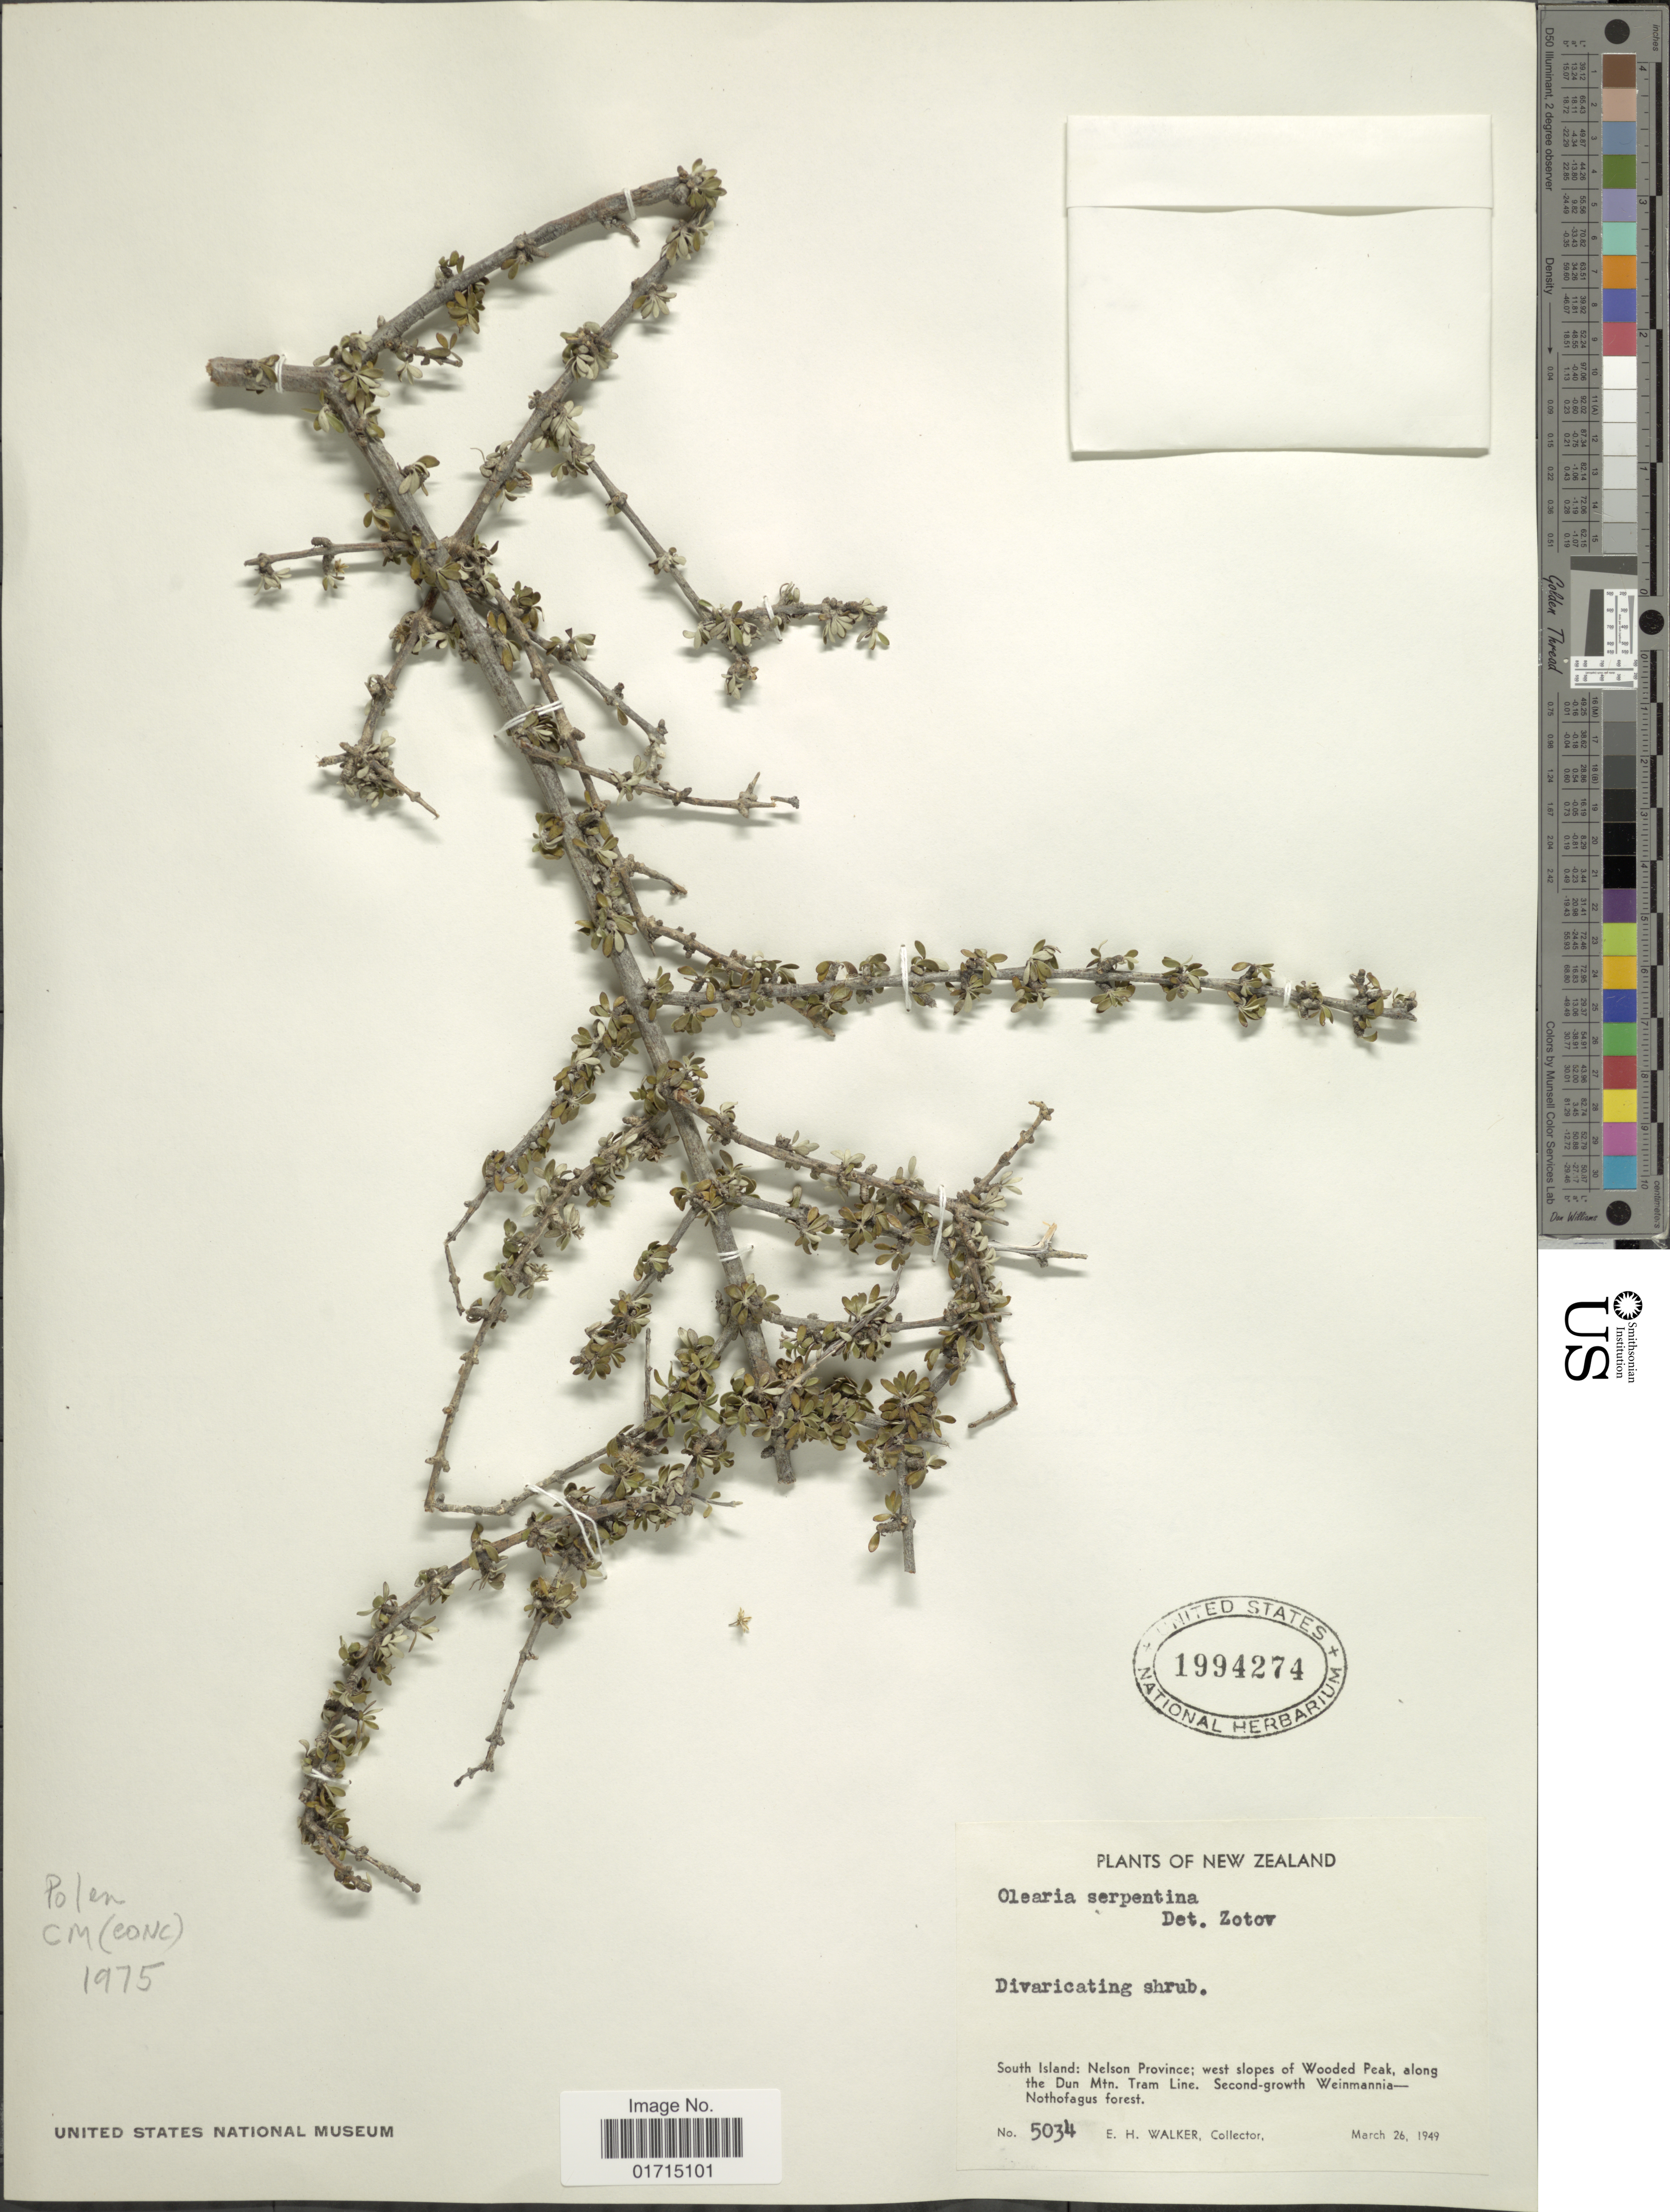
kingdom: Plantae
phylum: Tracheophyta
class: Magnoliopsida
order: Asterales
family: Asteraceae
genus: Olearia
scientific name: Olearia serpentina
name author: Cockayne & Allan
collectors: E. H. Walker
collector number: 5034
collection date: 1949-03-26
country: New Zealand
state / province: Nelson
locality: South Island: Nelson Province; west slopes of Wooded Peak, along the Dun Mtn. Tram Line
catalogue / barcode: US 1994274